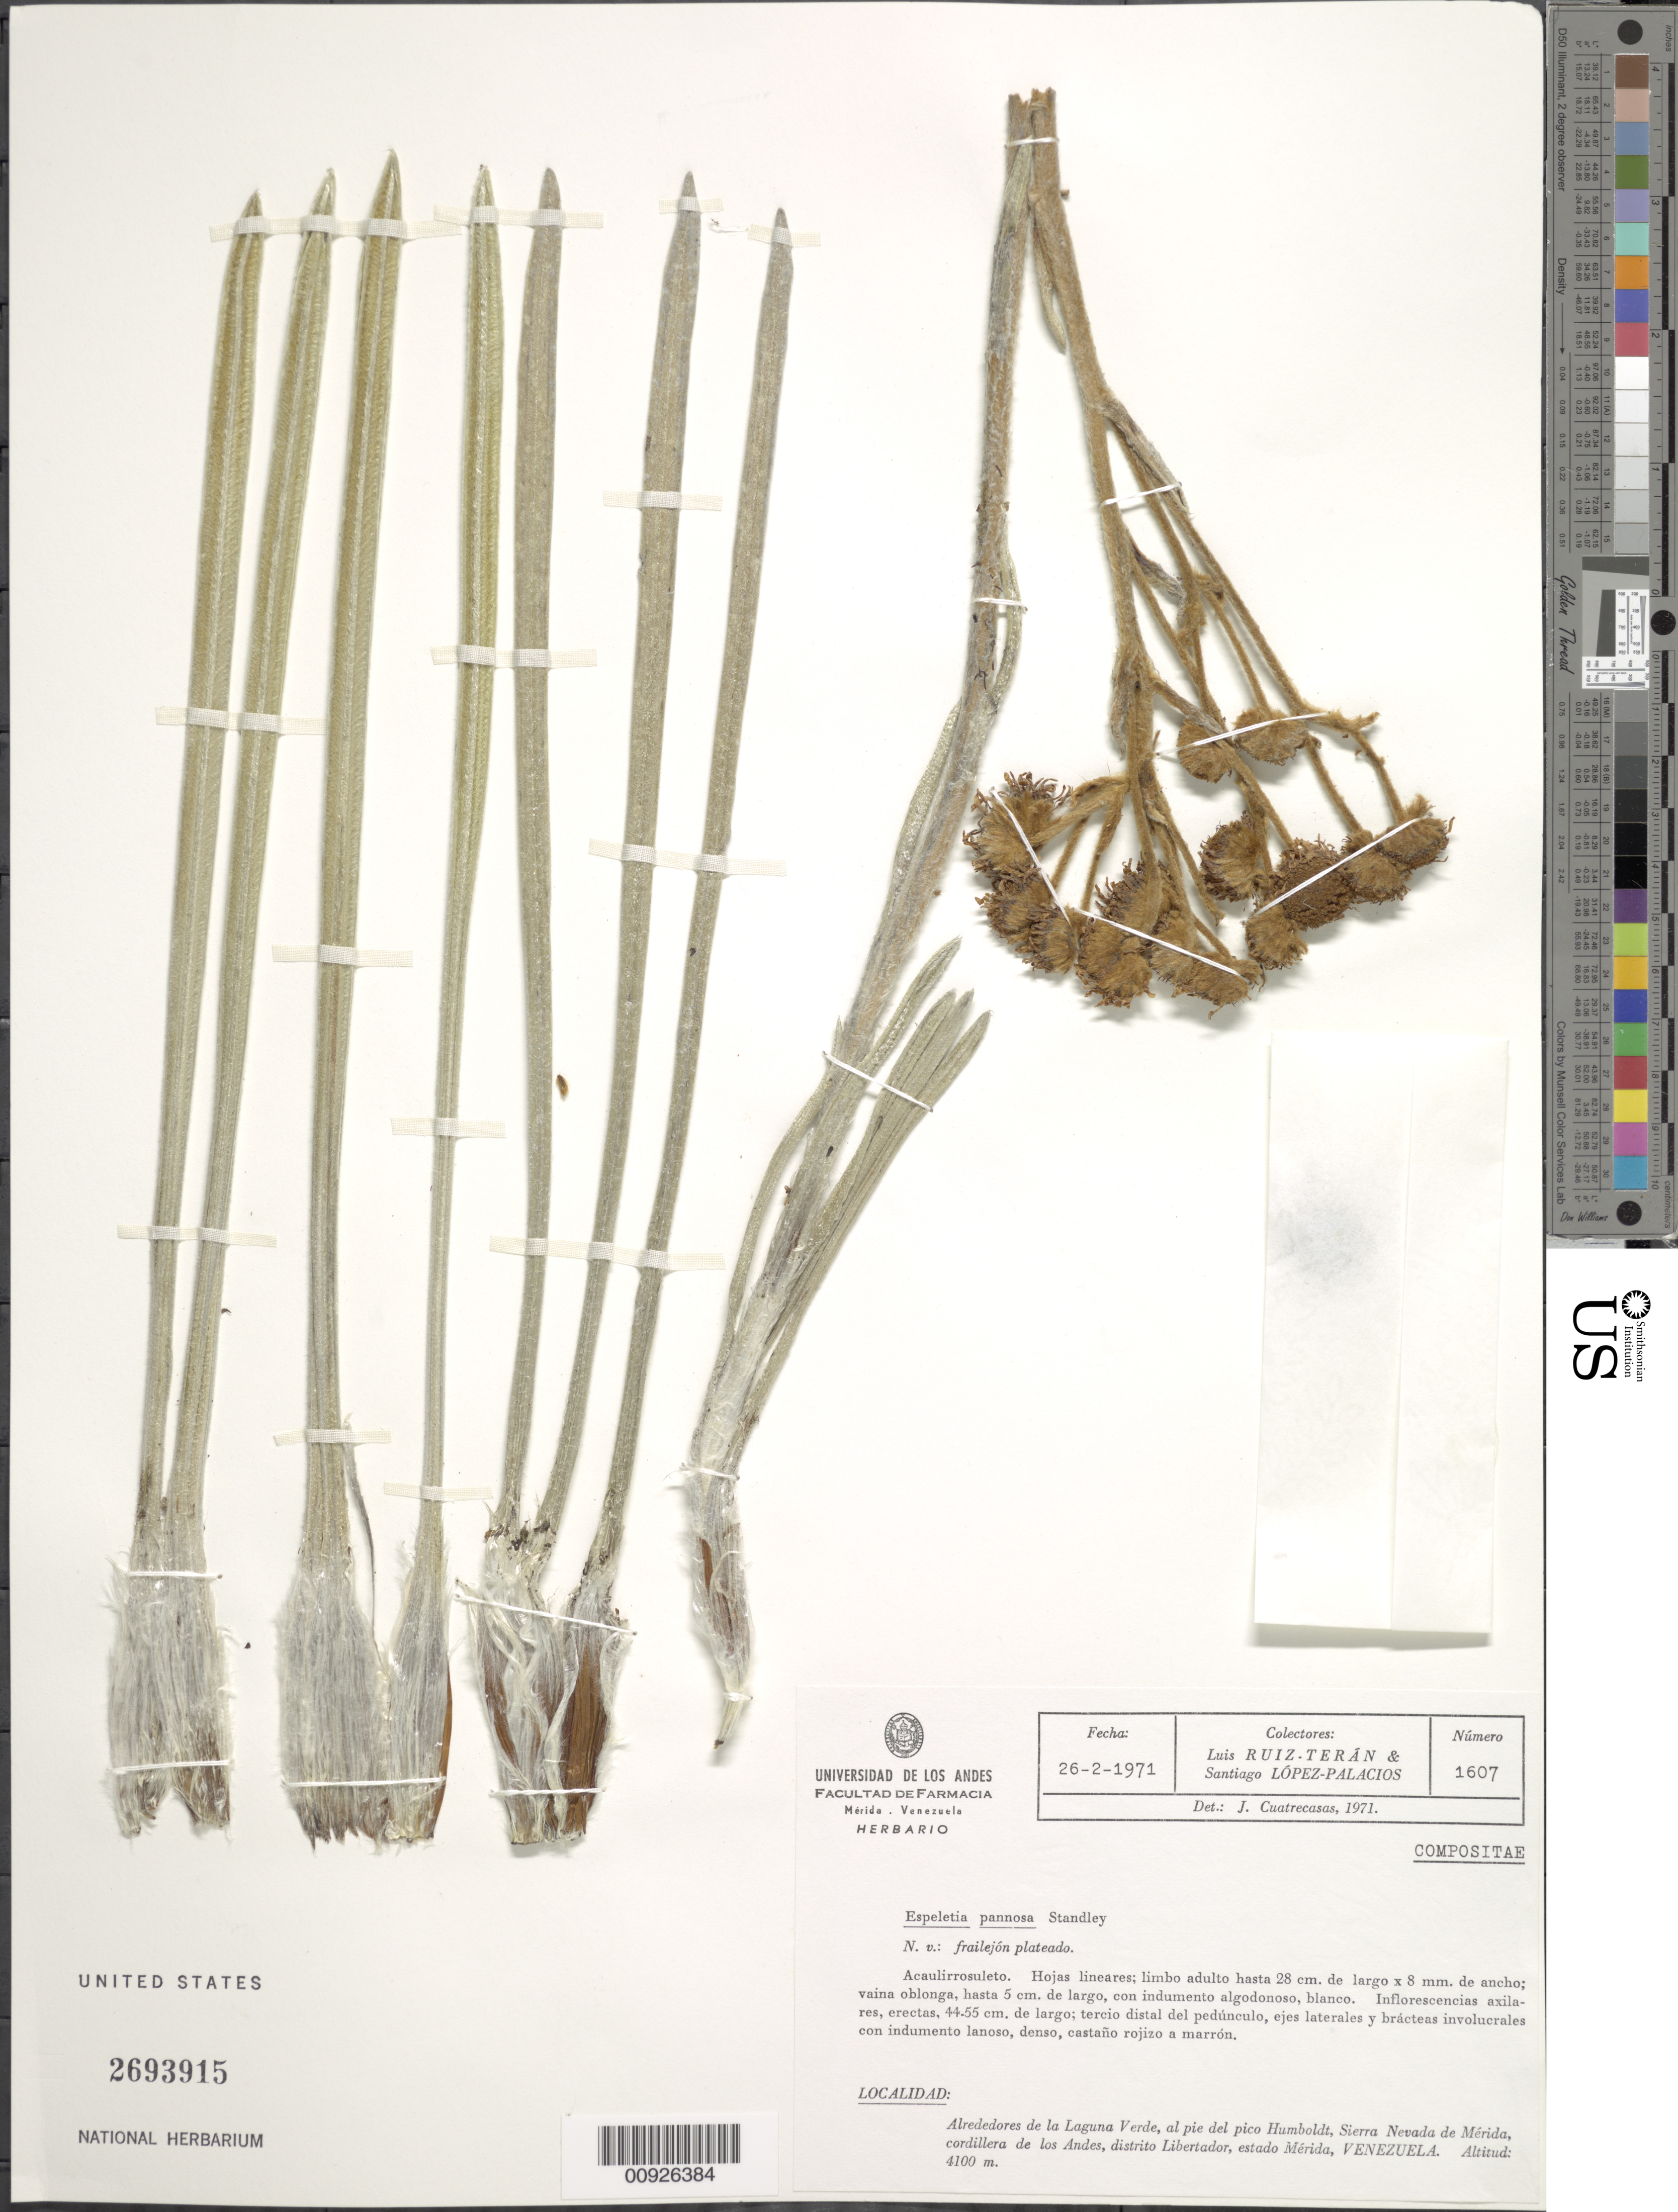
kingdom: Plantae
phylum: Tracheophyta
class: Magnoliopsida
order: Asterales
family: Asteraceae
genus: Espeletiopsis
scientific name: Espeletiopsis pannosa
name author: (Standl.) Cuatrec.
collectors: L. E. Ruíz-Terán & M. López Figueiras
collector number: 1607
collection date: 1971-02-26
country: Venezuela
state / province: Mérida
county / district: Libertador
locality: Alrededores de la Laguna Verde, al pie del pico Humboldt, Sierra Nevada de Mérida, cordillera de los Andes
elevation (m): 4100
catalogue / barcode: US 2693915